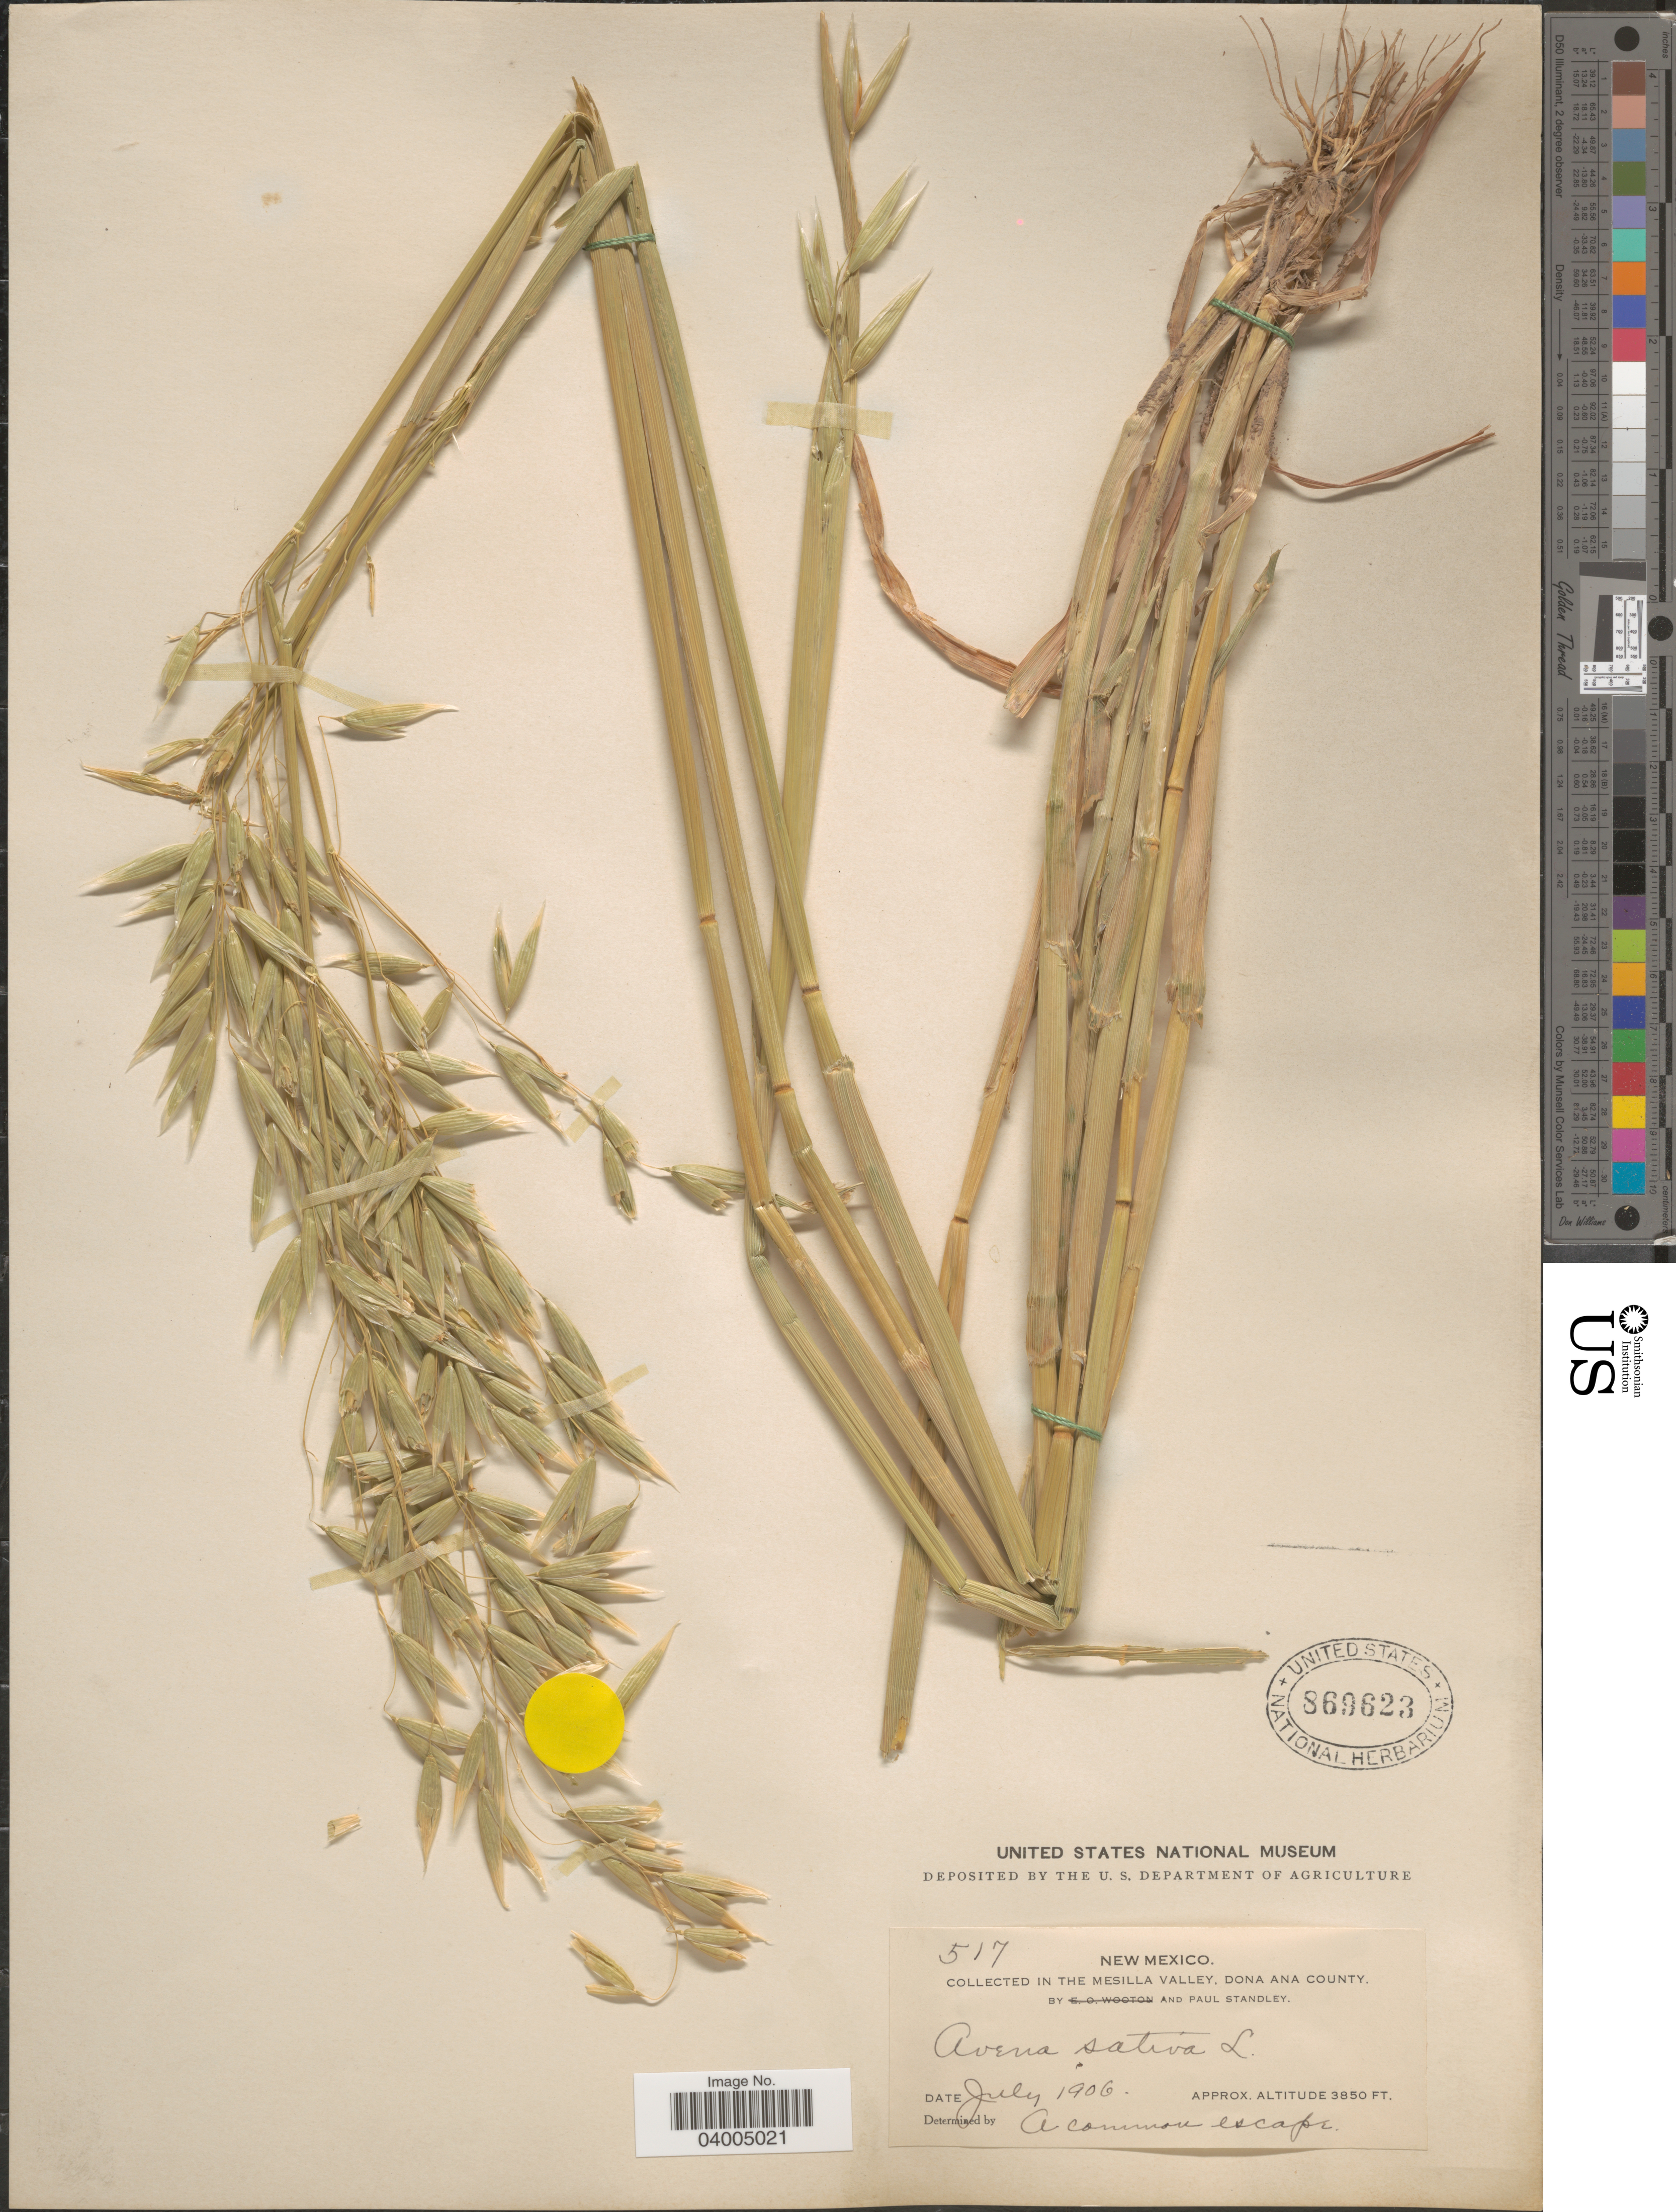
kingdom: Plantae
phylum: Tracheophyta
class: Liliopsida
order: Poales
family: Poaceae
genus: Avena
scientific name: Avena sativa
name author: L.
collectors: P. C. Standley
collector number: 517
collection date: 1906-07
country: United States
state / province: New Mexico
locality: In the Mesilla Valley, Dona Ana County.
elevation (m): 1173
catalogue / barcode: US 869623